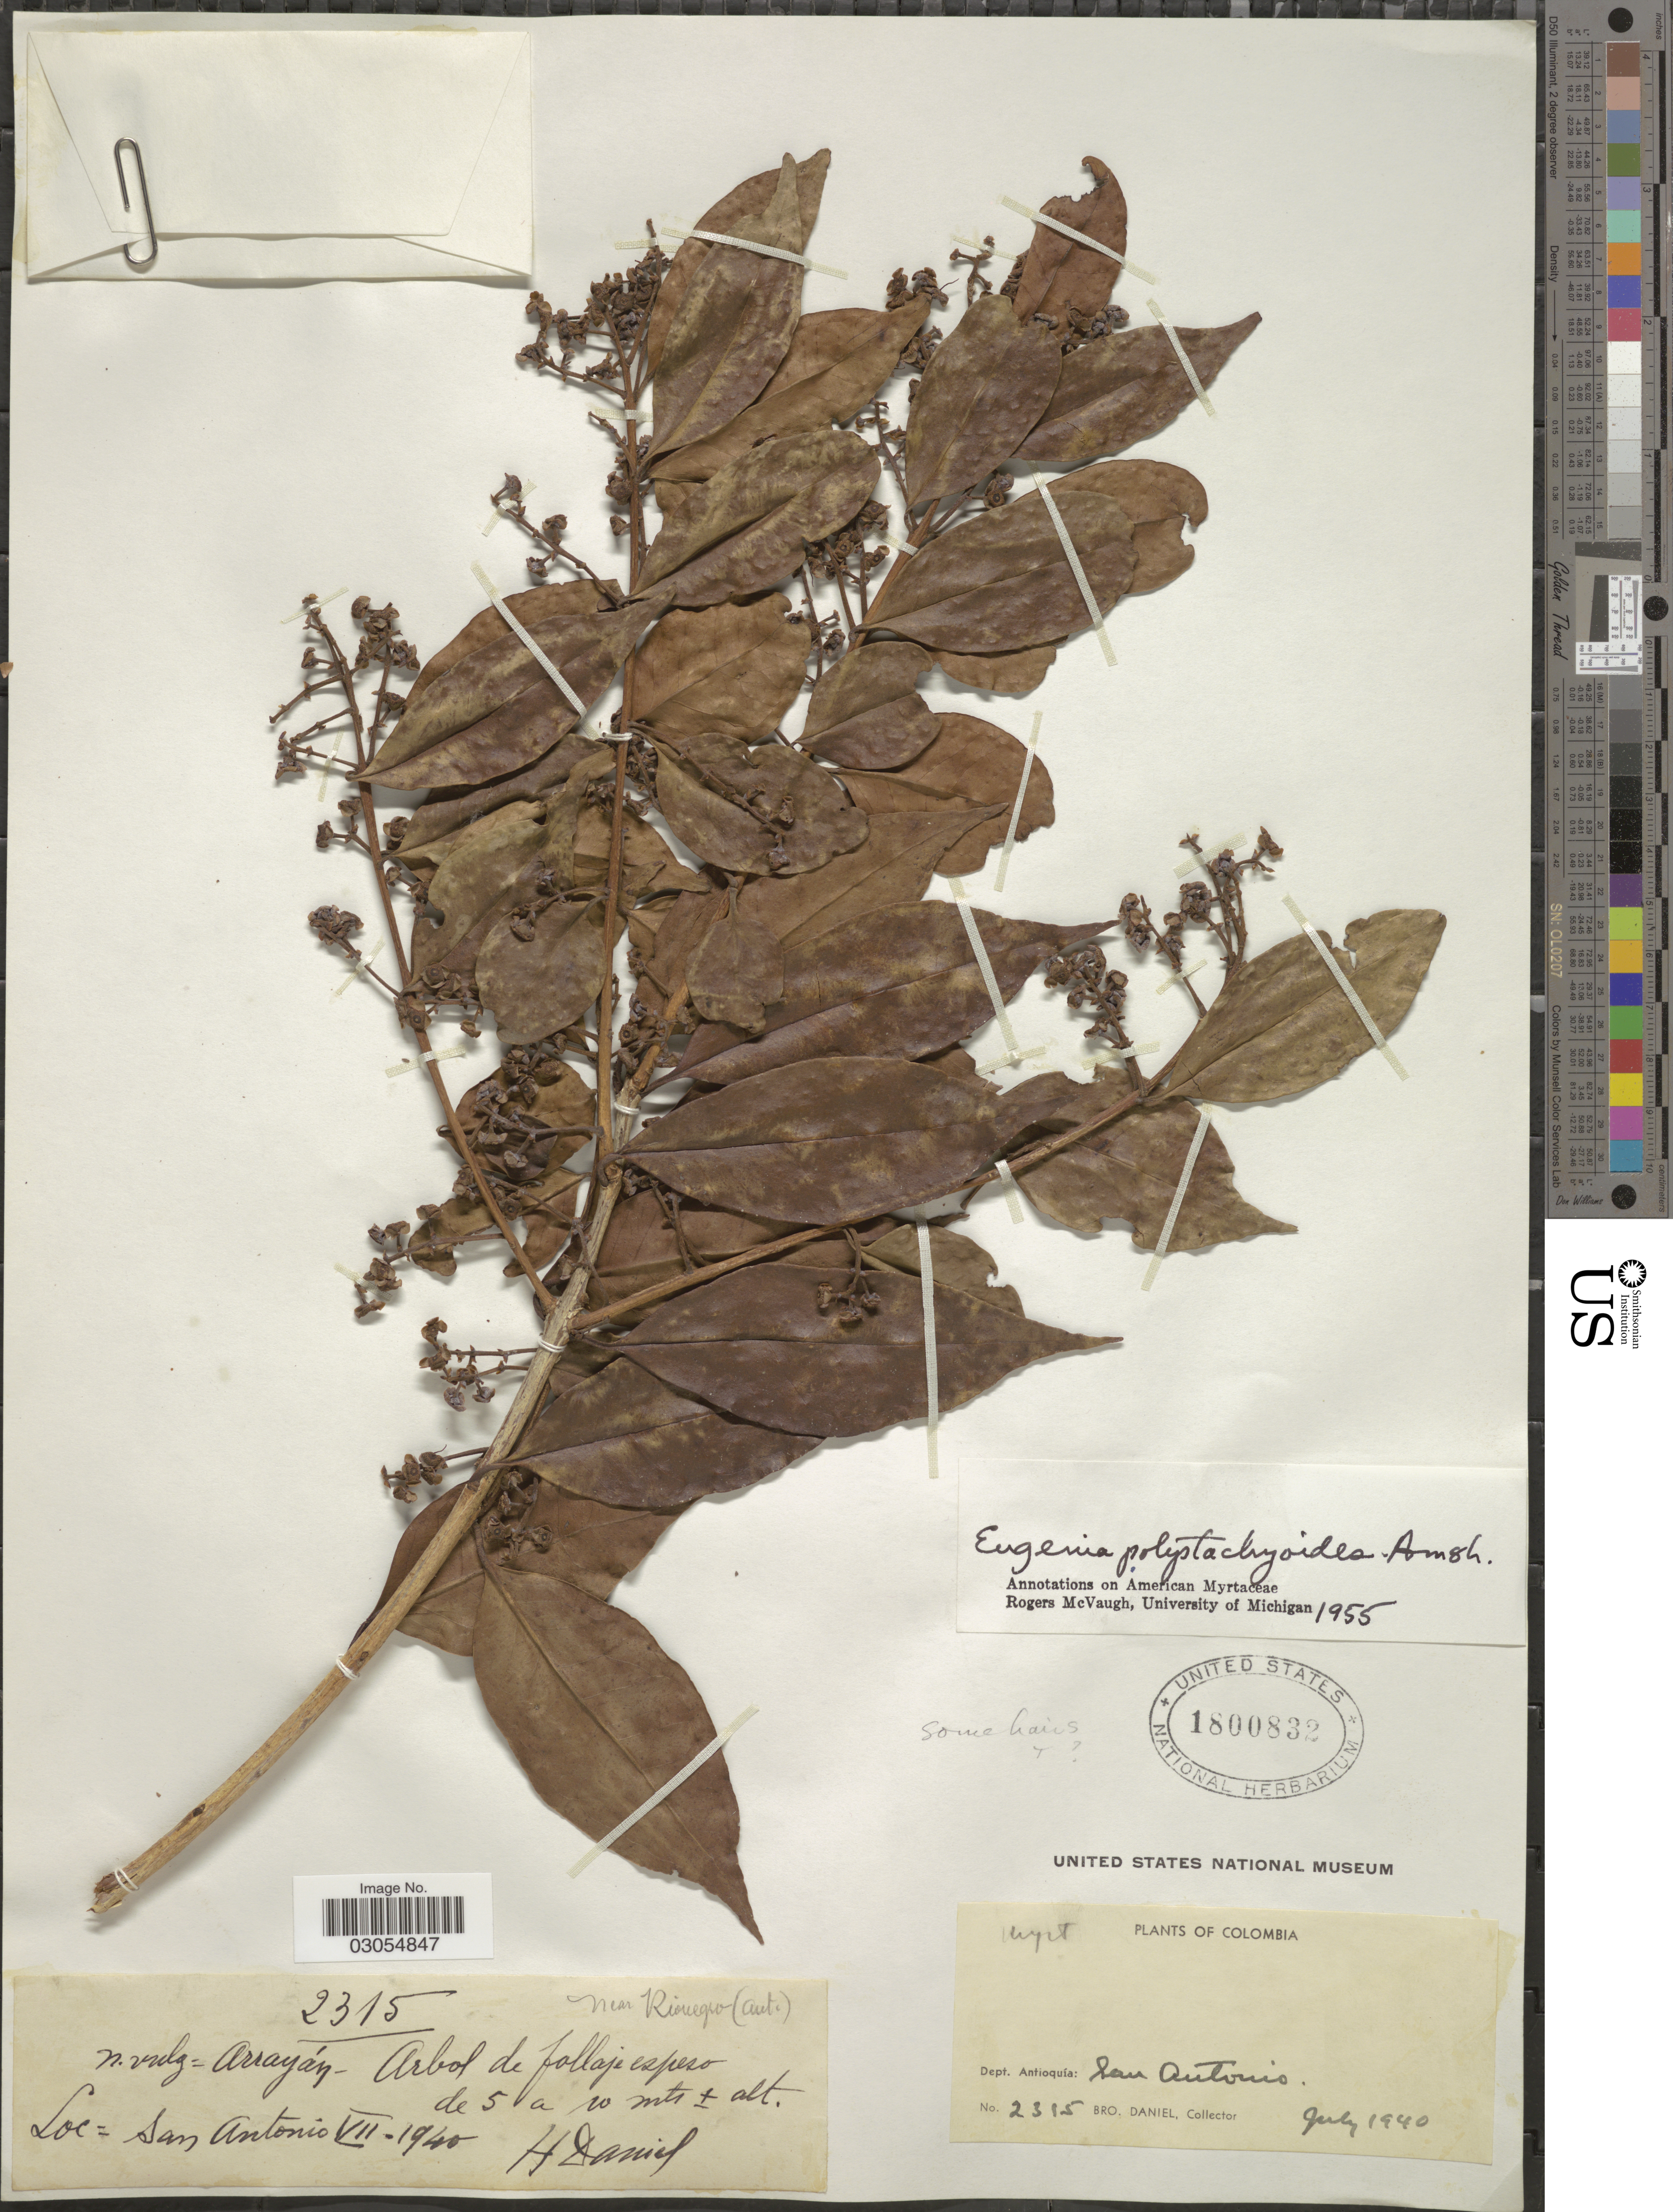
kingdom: Plantae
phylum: Tracheophyta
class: Magnoliopsida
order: Myrtales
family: Myrtaceae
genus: Eugenia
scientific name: Eugenia limbosa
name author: O. Berg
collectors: Bro. Daniel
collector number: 2315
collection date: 1940-07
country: Colombia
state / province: Antioquia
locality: Dept. Antioquia: San Antonio. Near Rionegro (Ant.).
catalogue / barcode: US 1800832